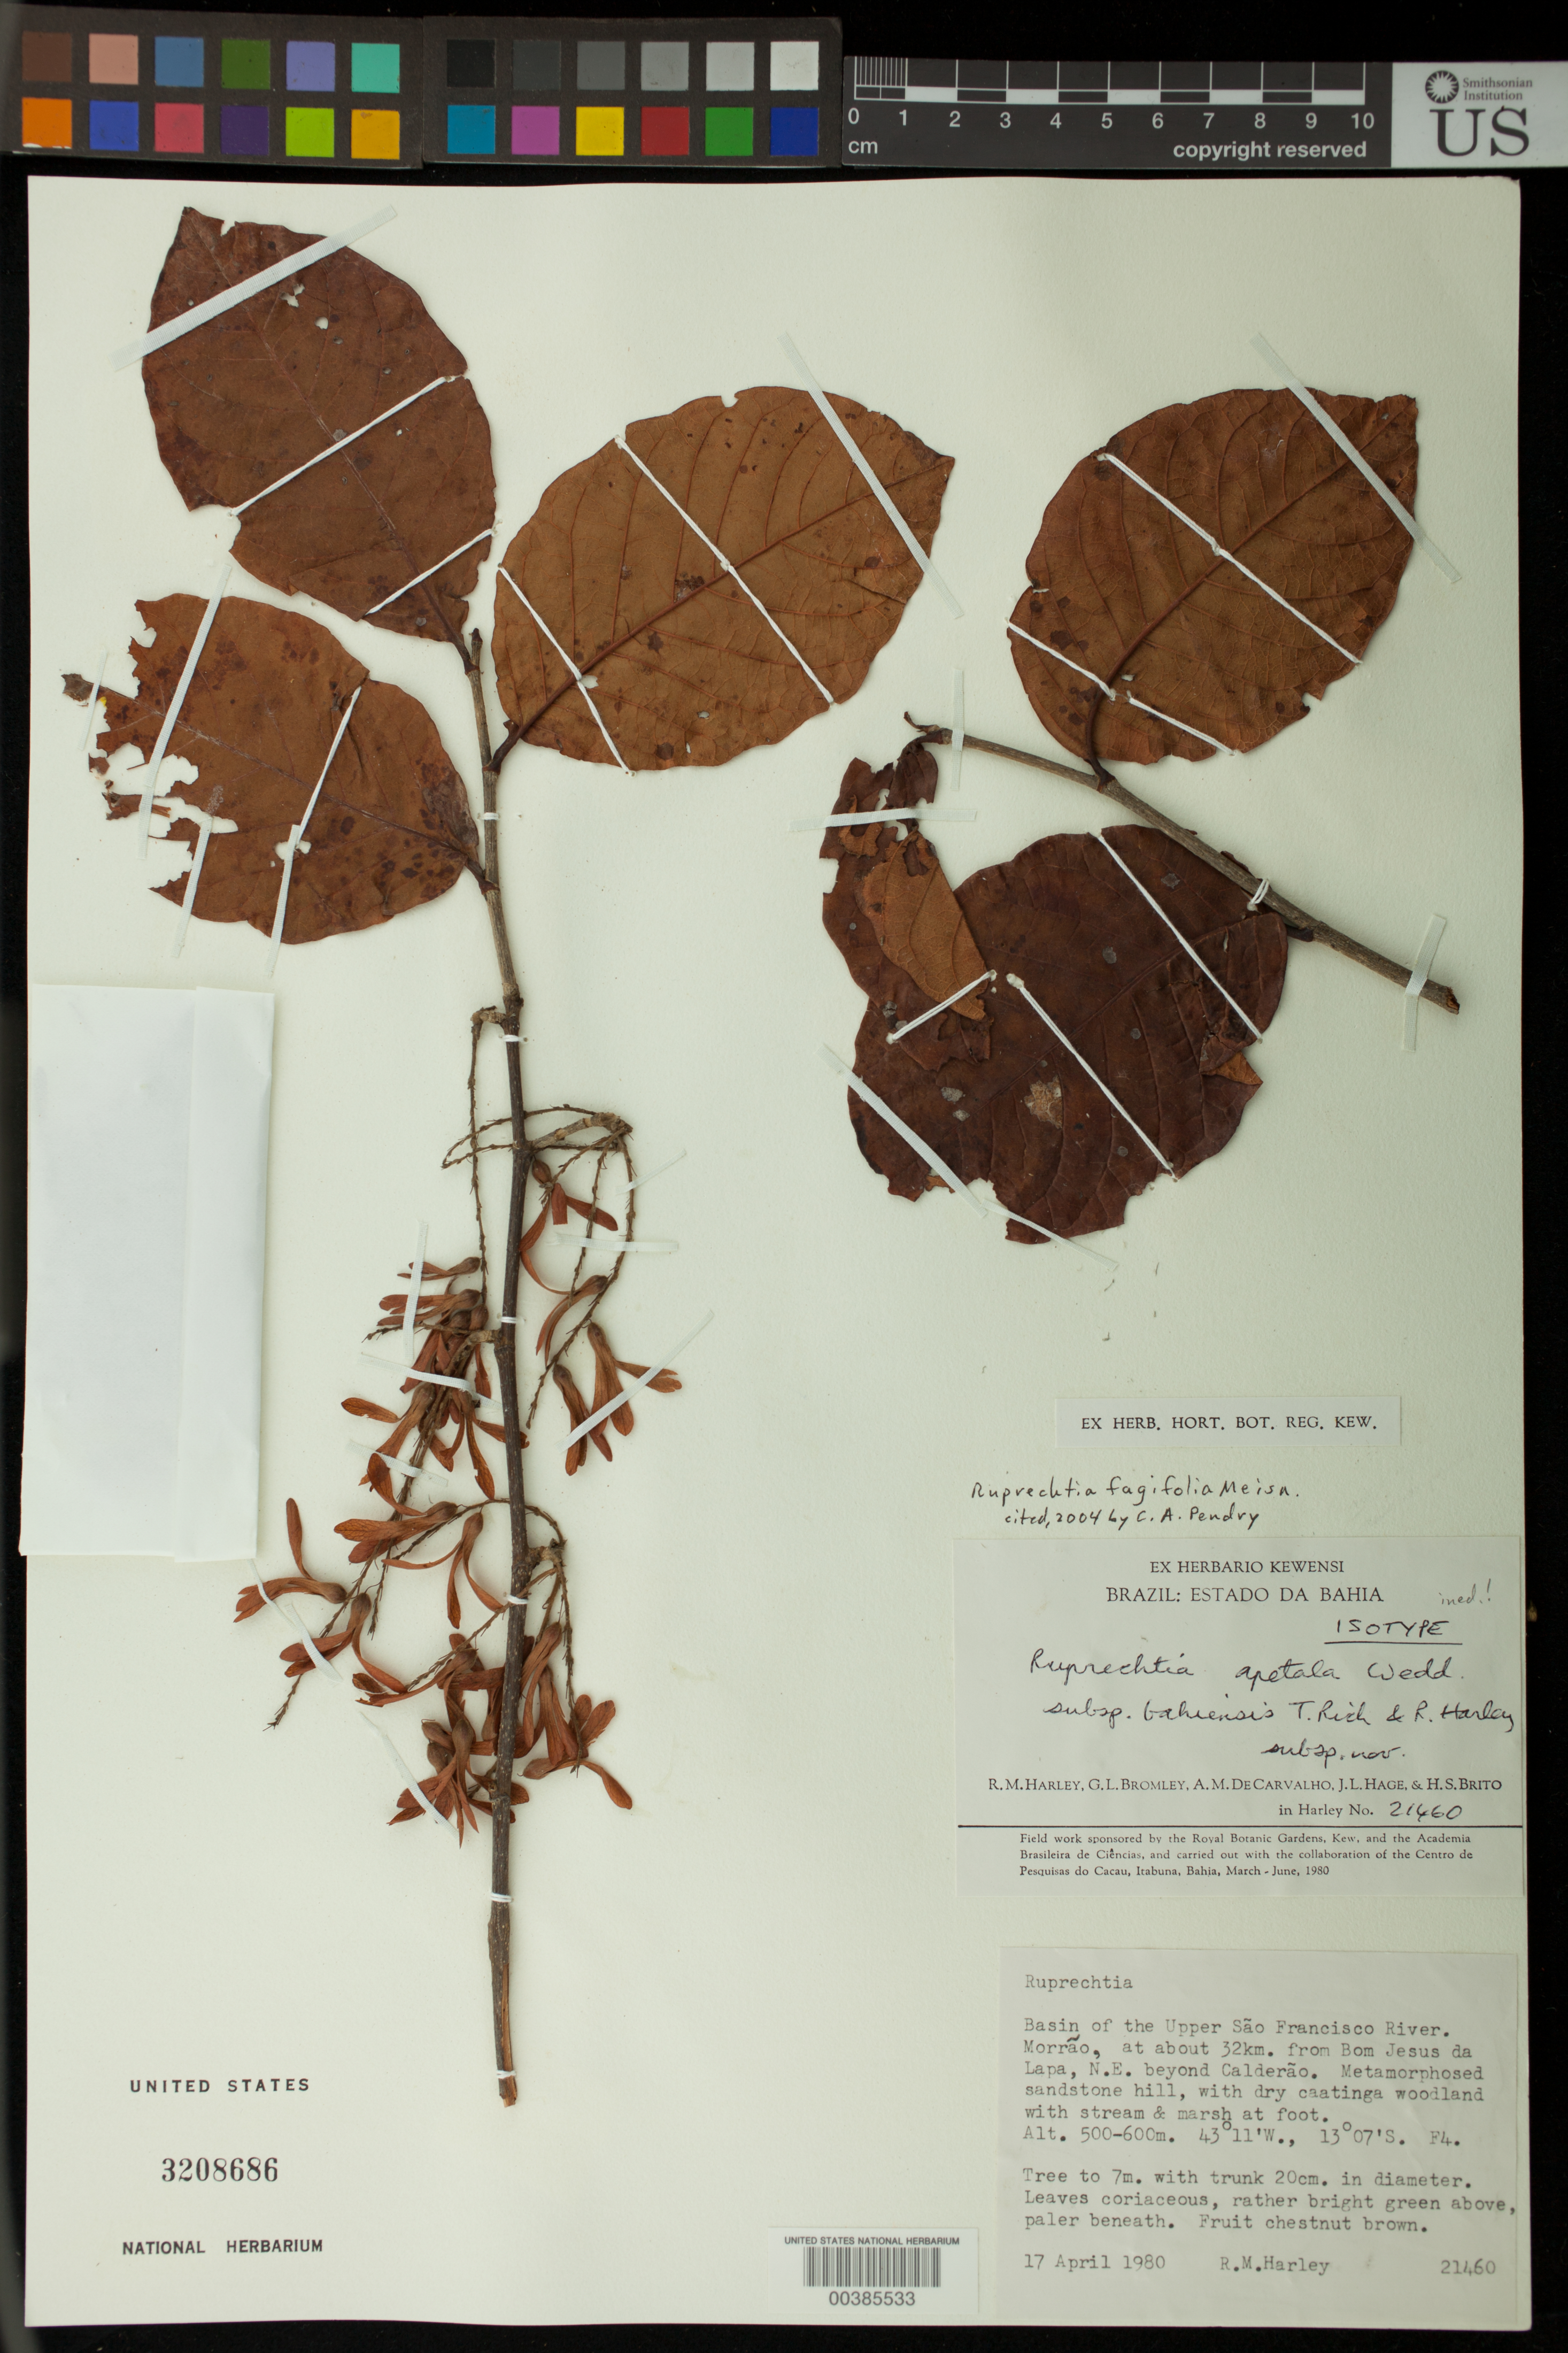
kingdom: Plantae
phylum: Tracheophyta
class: Magnoliopsida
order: Caryophyllales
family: Polygonaceae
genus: Ruprechtia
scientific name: Ruprechtia fagifolia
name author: Meisn.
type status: Voucher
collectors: R. M. Harley, G. L. Bromley, A. M. Carvalho, J. L. Hage & H. S. Brito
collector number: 21460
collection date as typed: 17 Apr 1980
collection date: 1980-04-17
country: Brazil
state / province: Bahia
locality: Basin of upper Sao Francisco River, Morrao, ca. 32 km from Bom Jesus da Lapa, NE beyond Calderao.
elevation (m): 500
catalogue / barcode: US 3208686